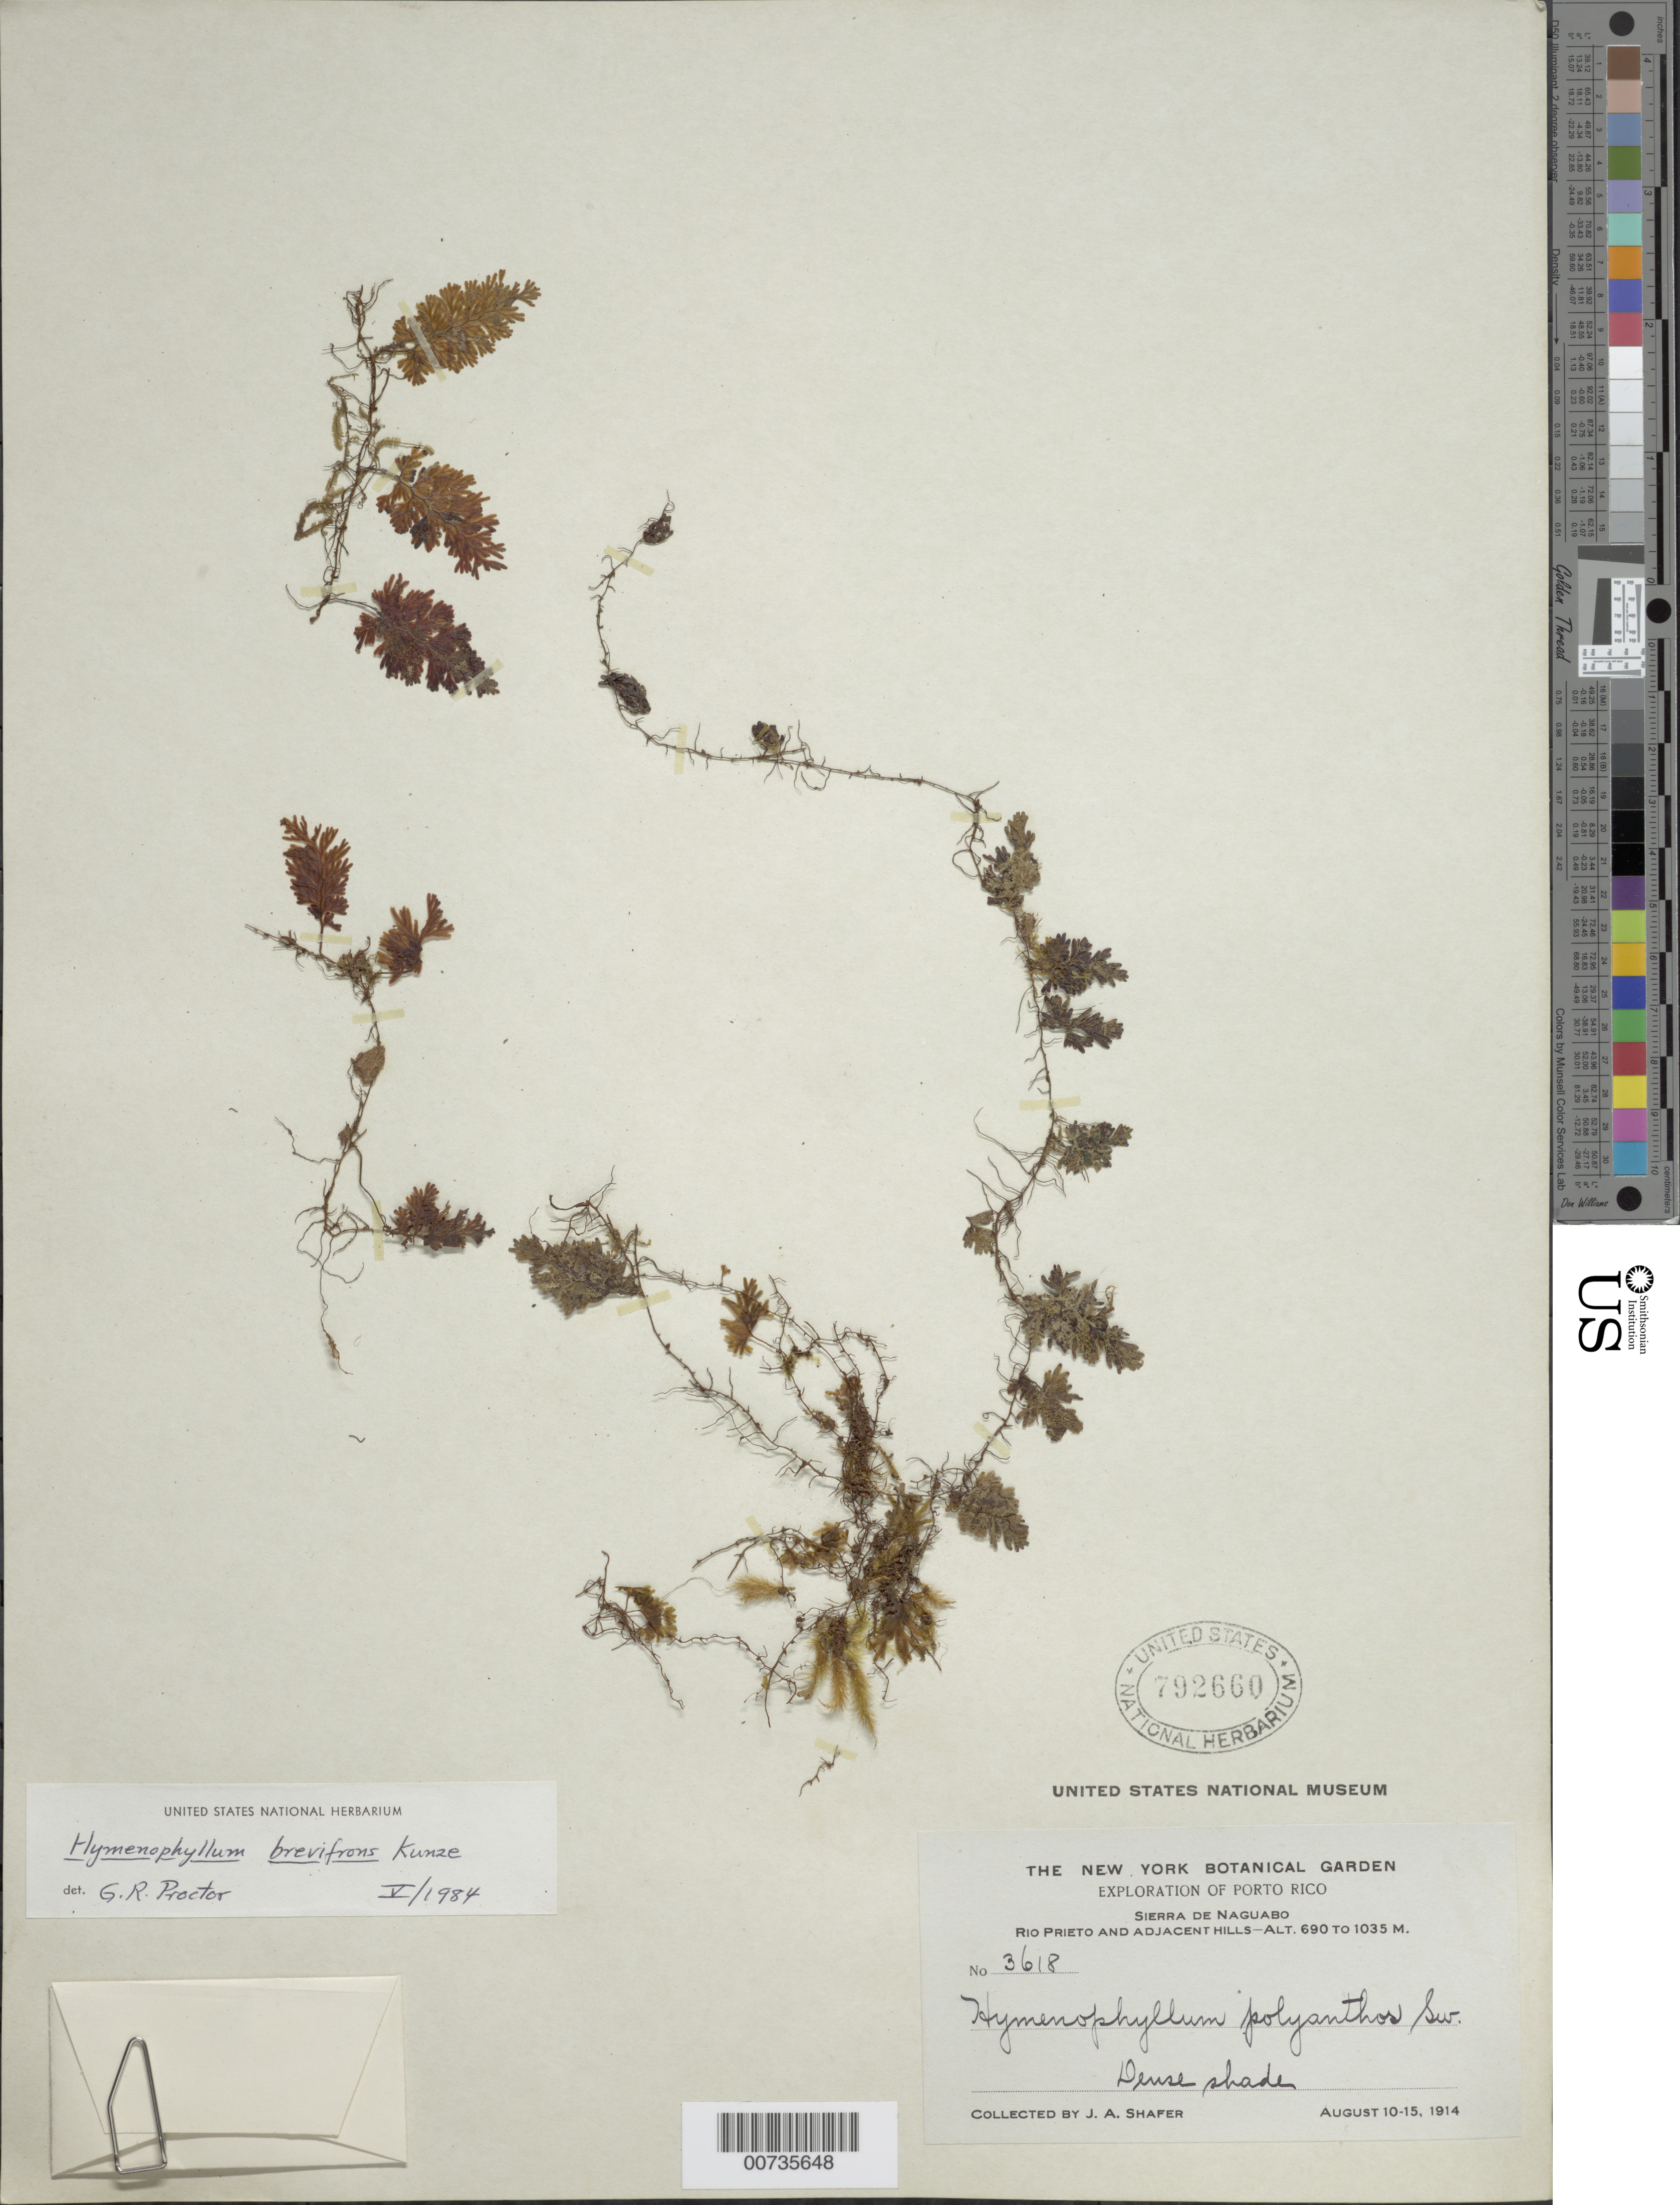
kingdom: Plantae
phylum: Tracheophyta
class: Polypodiopsida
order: Hymenophyllales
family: Hymenophyllaceae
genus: Hymenophyllum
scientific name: Hymenophyllum brevifrons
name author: Kunze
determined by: Proctor, G. R.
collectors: J. A. Shafer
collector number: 3618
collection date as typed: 10 Aug 1914 to 15 Aug 1914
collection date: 1914-08-10/1914-08-15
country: Puerto Rico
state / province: Naguabo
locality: Sierra de Naguabo: Rio Prieto and Adjacent Hills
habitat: Dense shade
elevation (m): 690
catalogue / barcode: US 792660